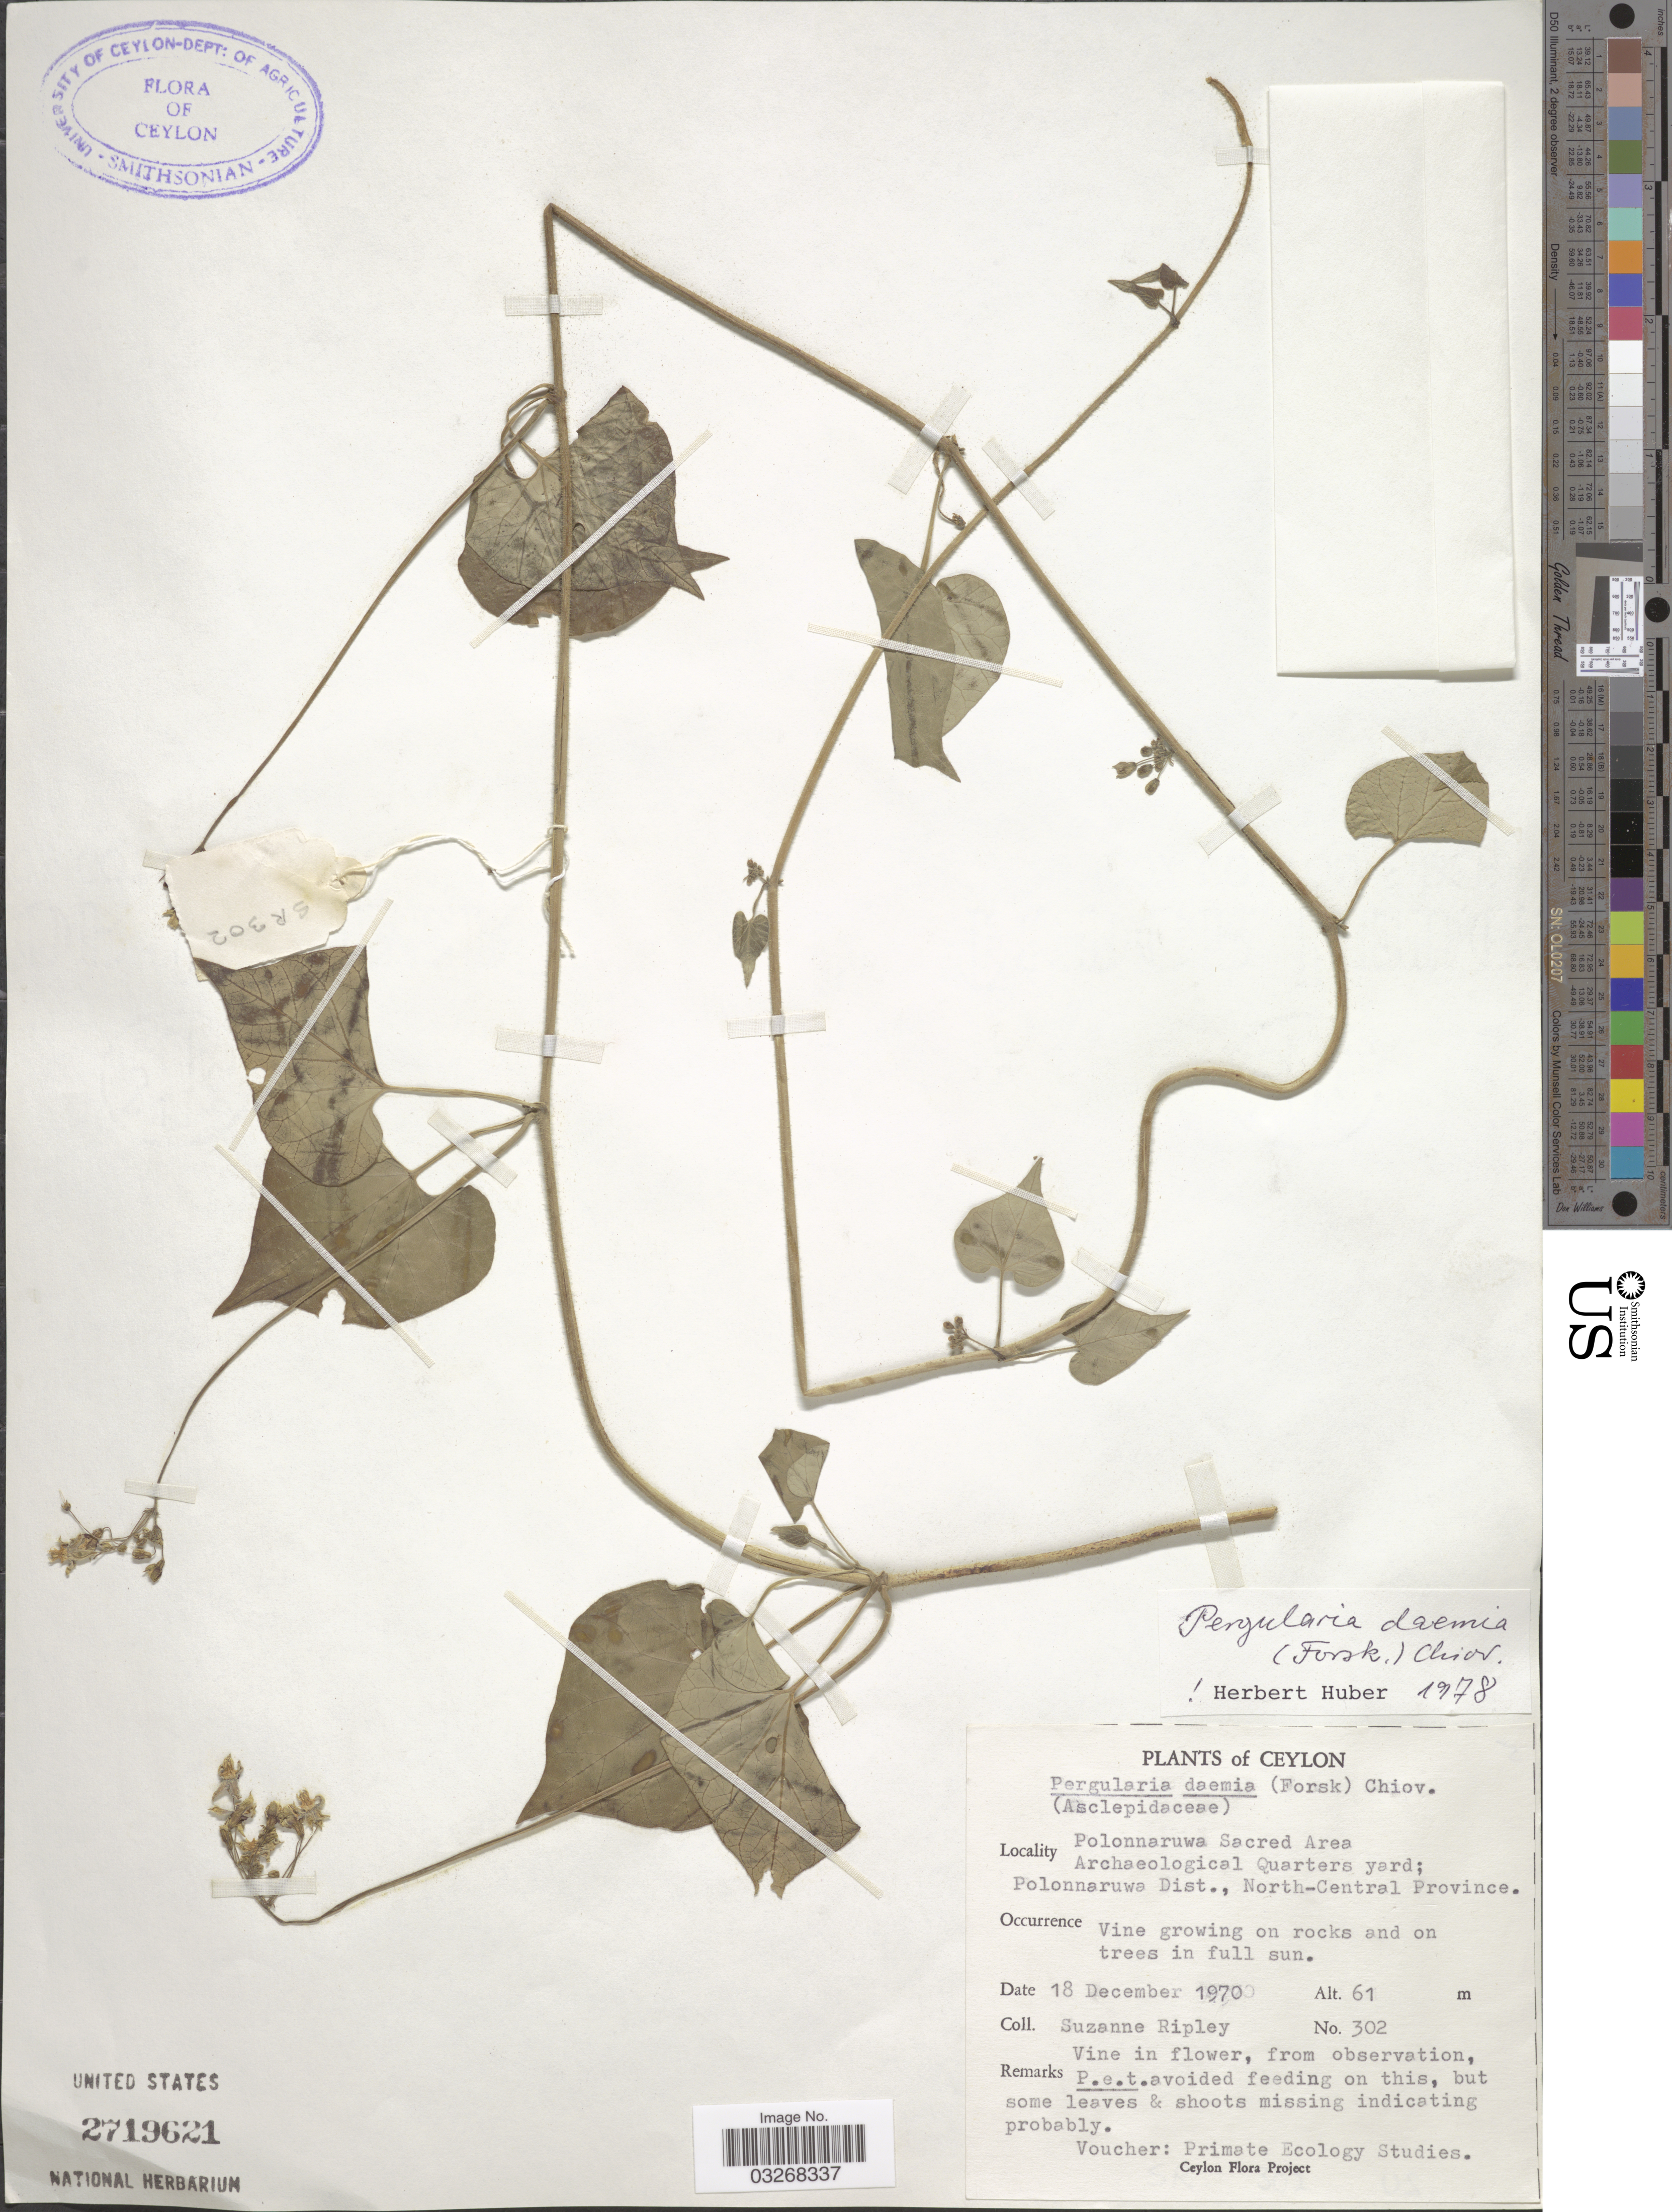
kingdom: Plantae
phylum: Tracheophyta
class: Magnoliopsida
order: Gentianales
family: Apocynaceae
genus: Pergularia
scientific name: Pergularia daemia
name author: (Forssk.) Chiov.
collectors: S. Ripley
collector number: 302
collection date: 1970-12-18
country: Sri Lanka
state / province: North Central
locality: Ceylon. Polonnaruwa Sacred Area. Archaeological Quarters yard; Polonnaruwa Dist.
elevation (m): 61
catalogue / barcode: US 2719621